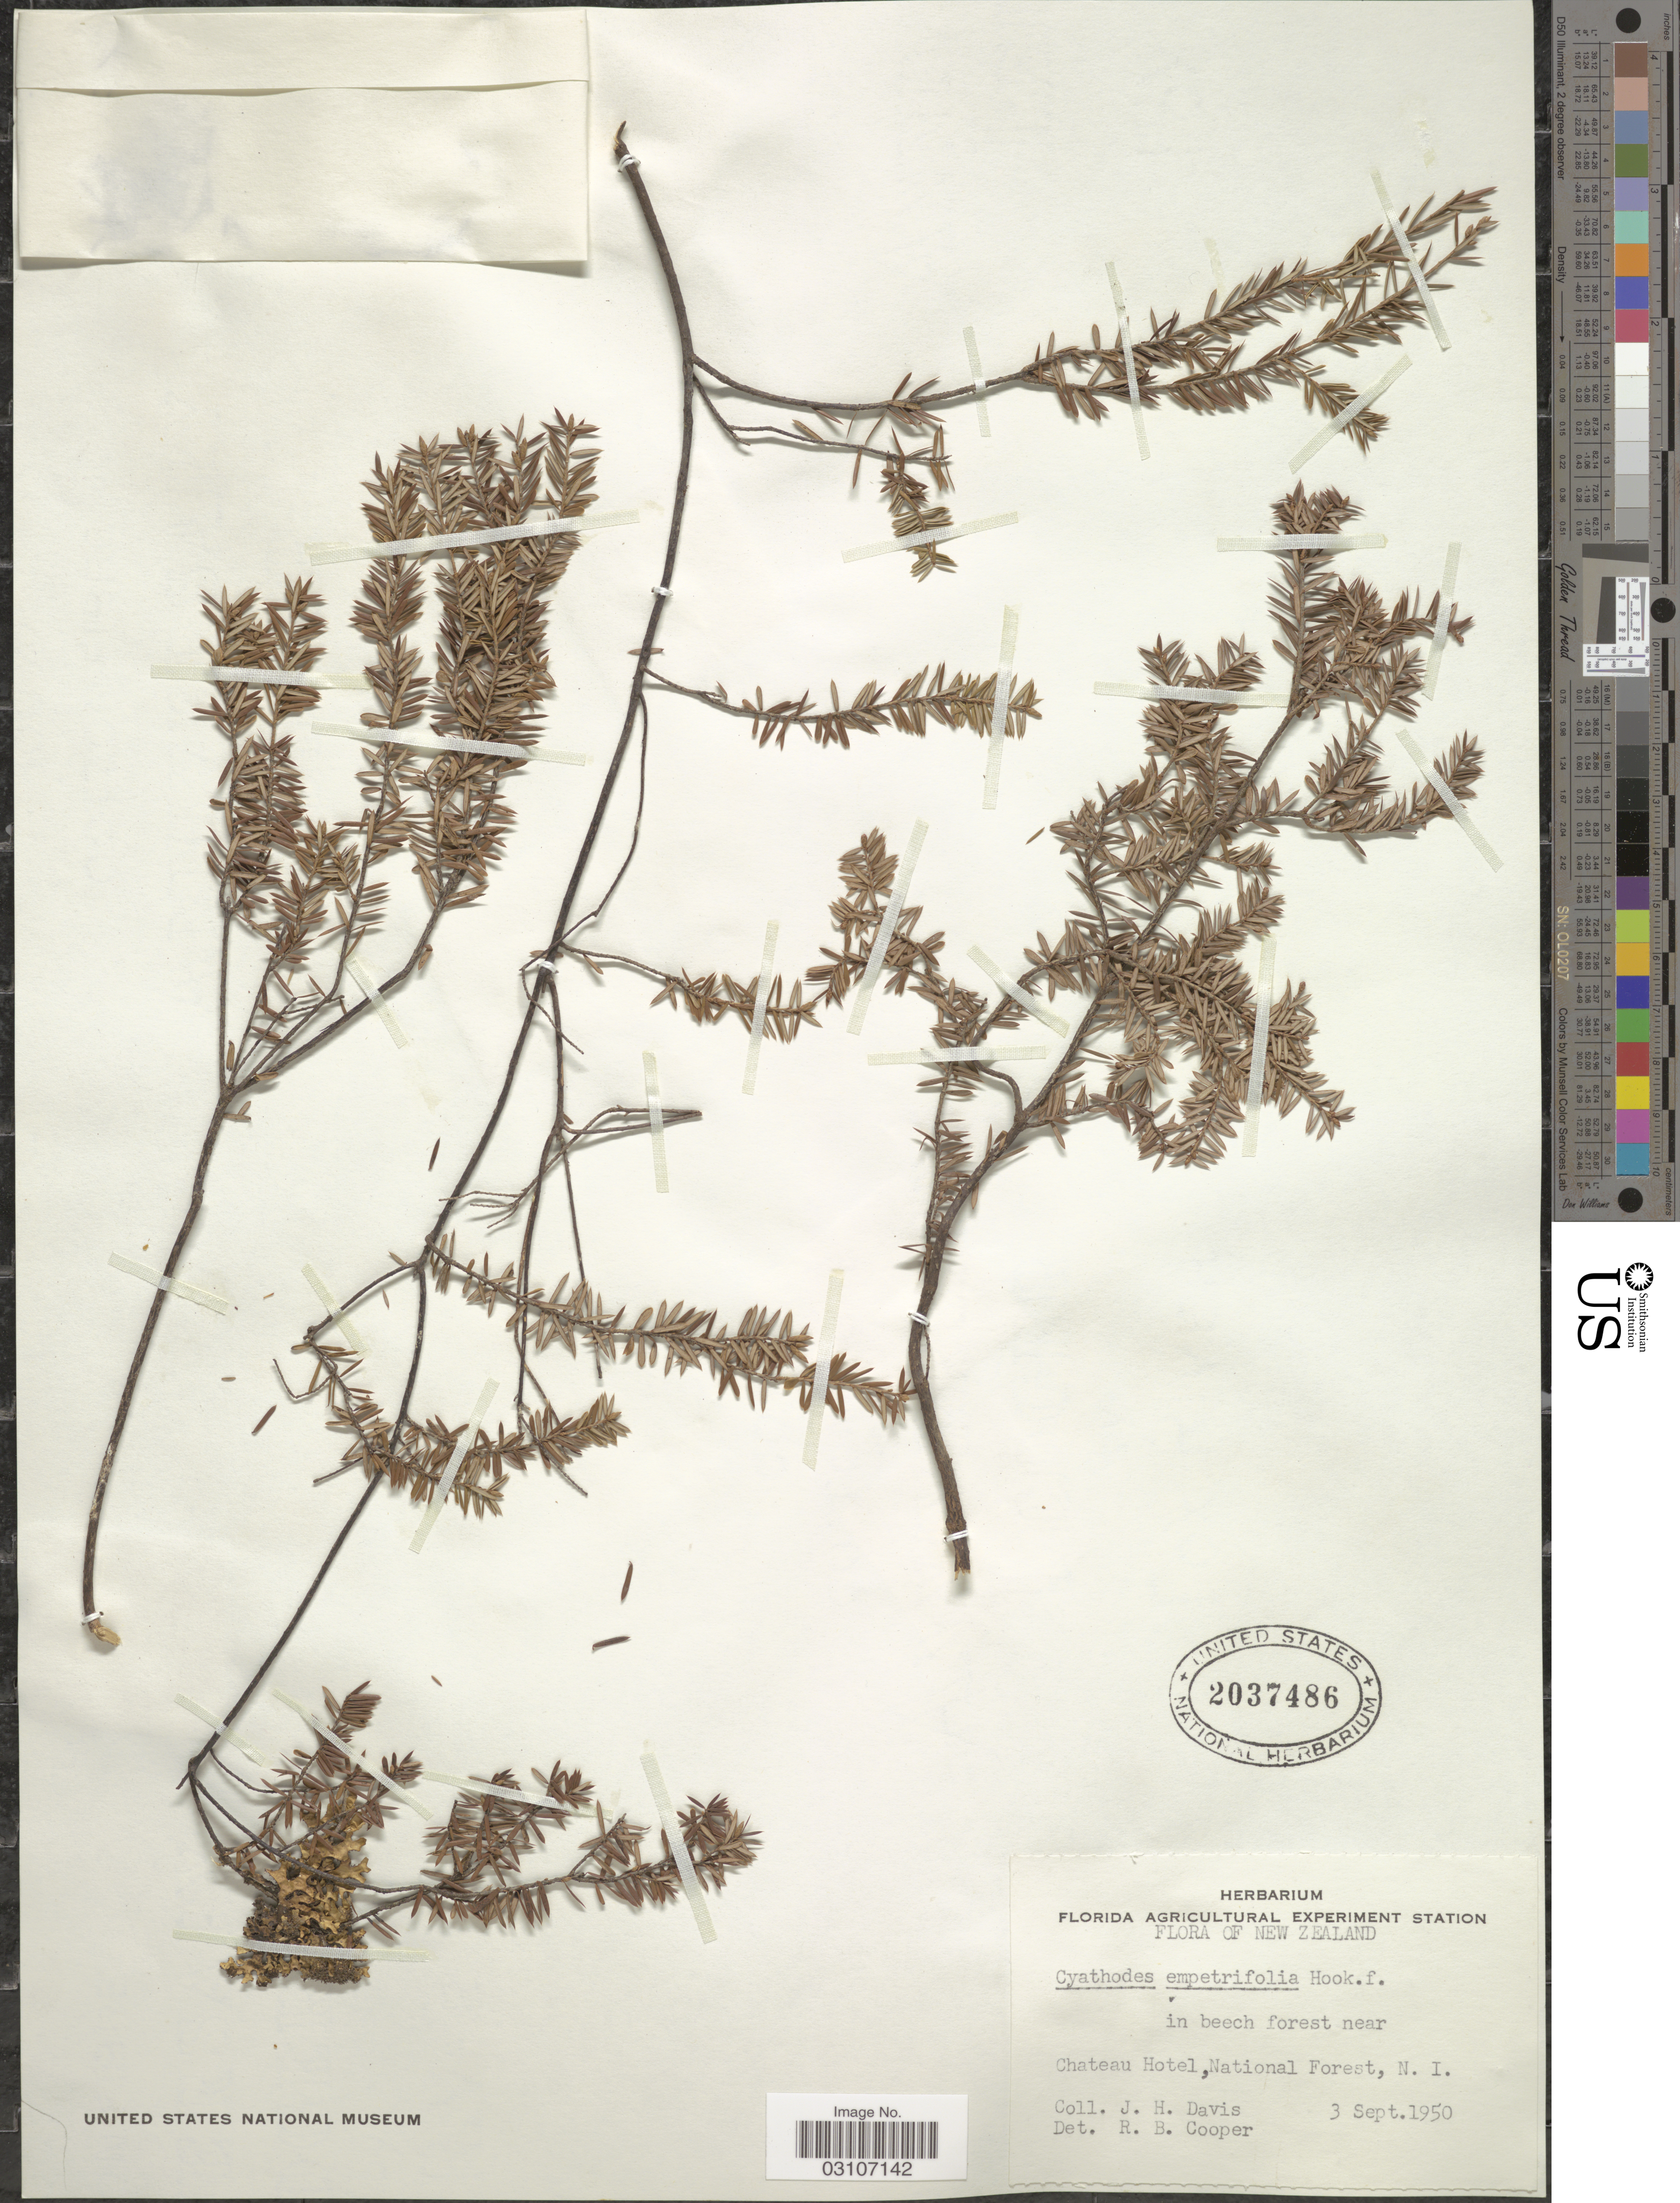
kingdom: Plantae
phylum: Tracheophyta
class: Magnoliopsida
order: Ericales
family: Ericaceae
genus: Cyathodes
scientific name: Cyathodes empetrifolia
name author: (Hook. f.) Hook. f.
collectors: J. Davis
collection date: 1950-09-03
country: New Zealand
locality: In beech forest near Chateau Hotel, National Forest, N. I.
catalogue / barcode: US 2037486